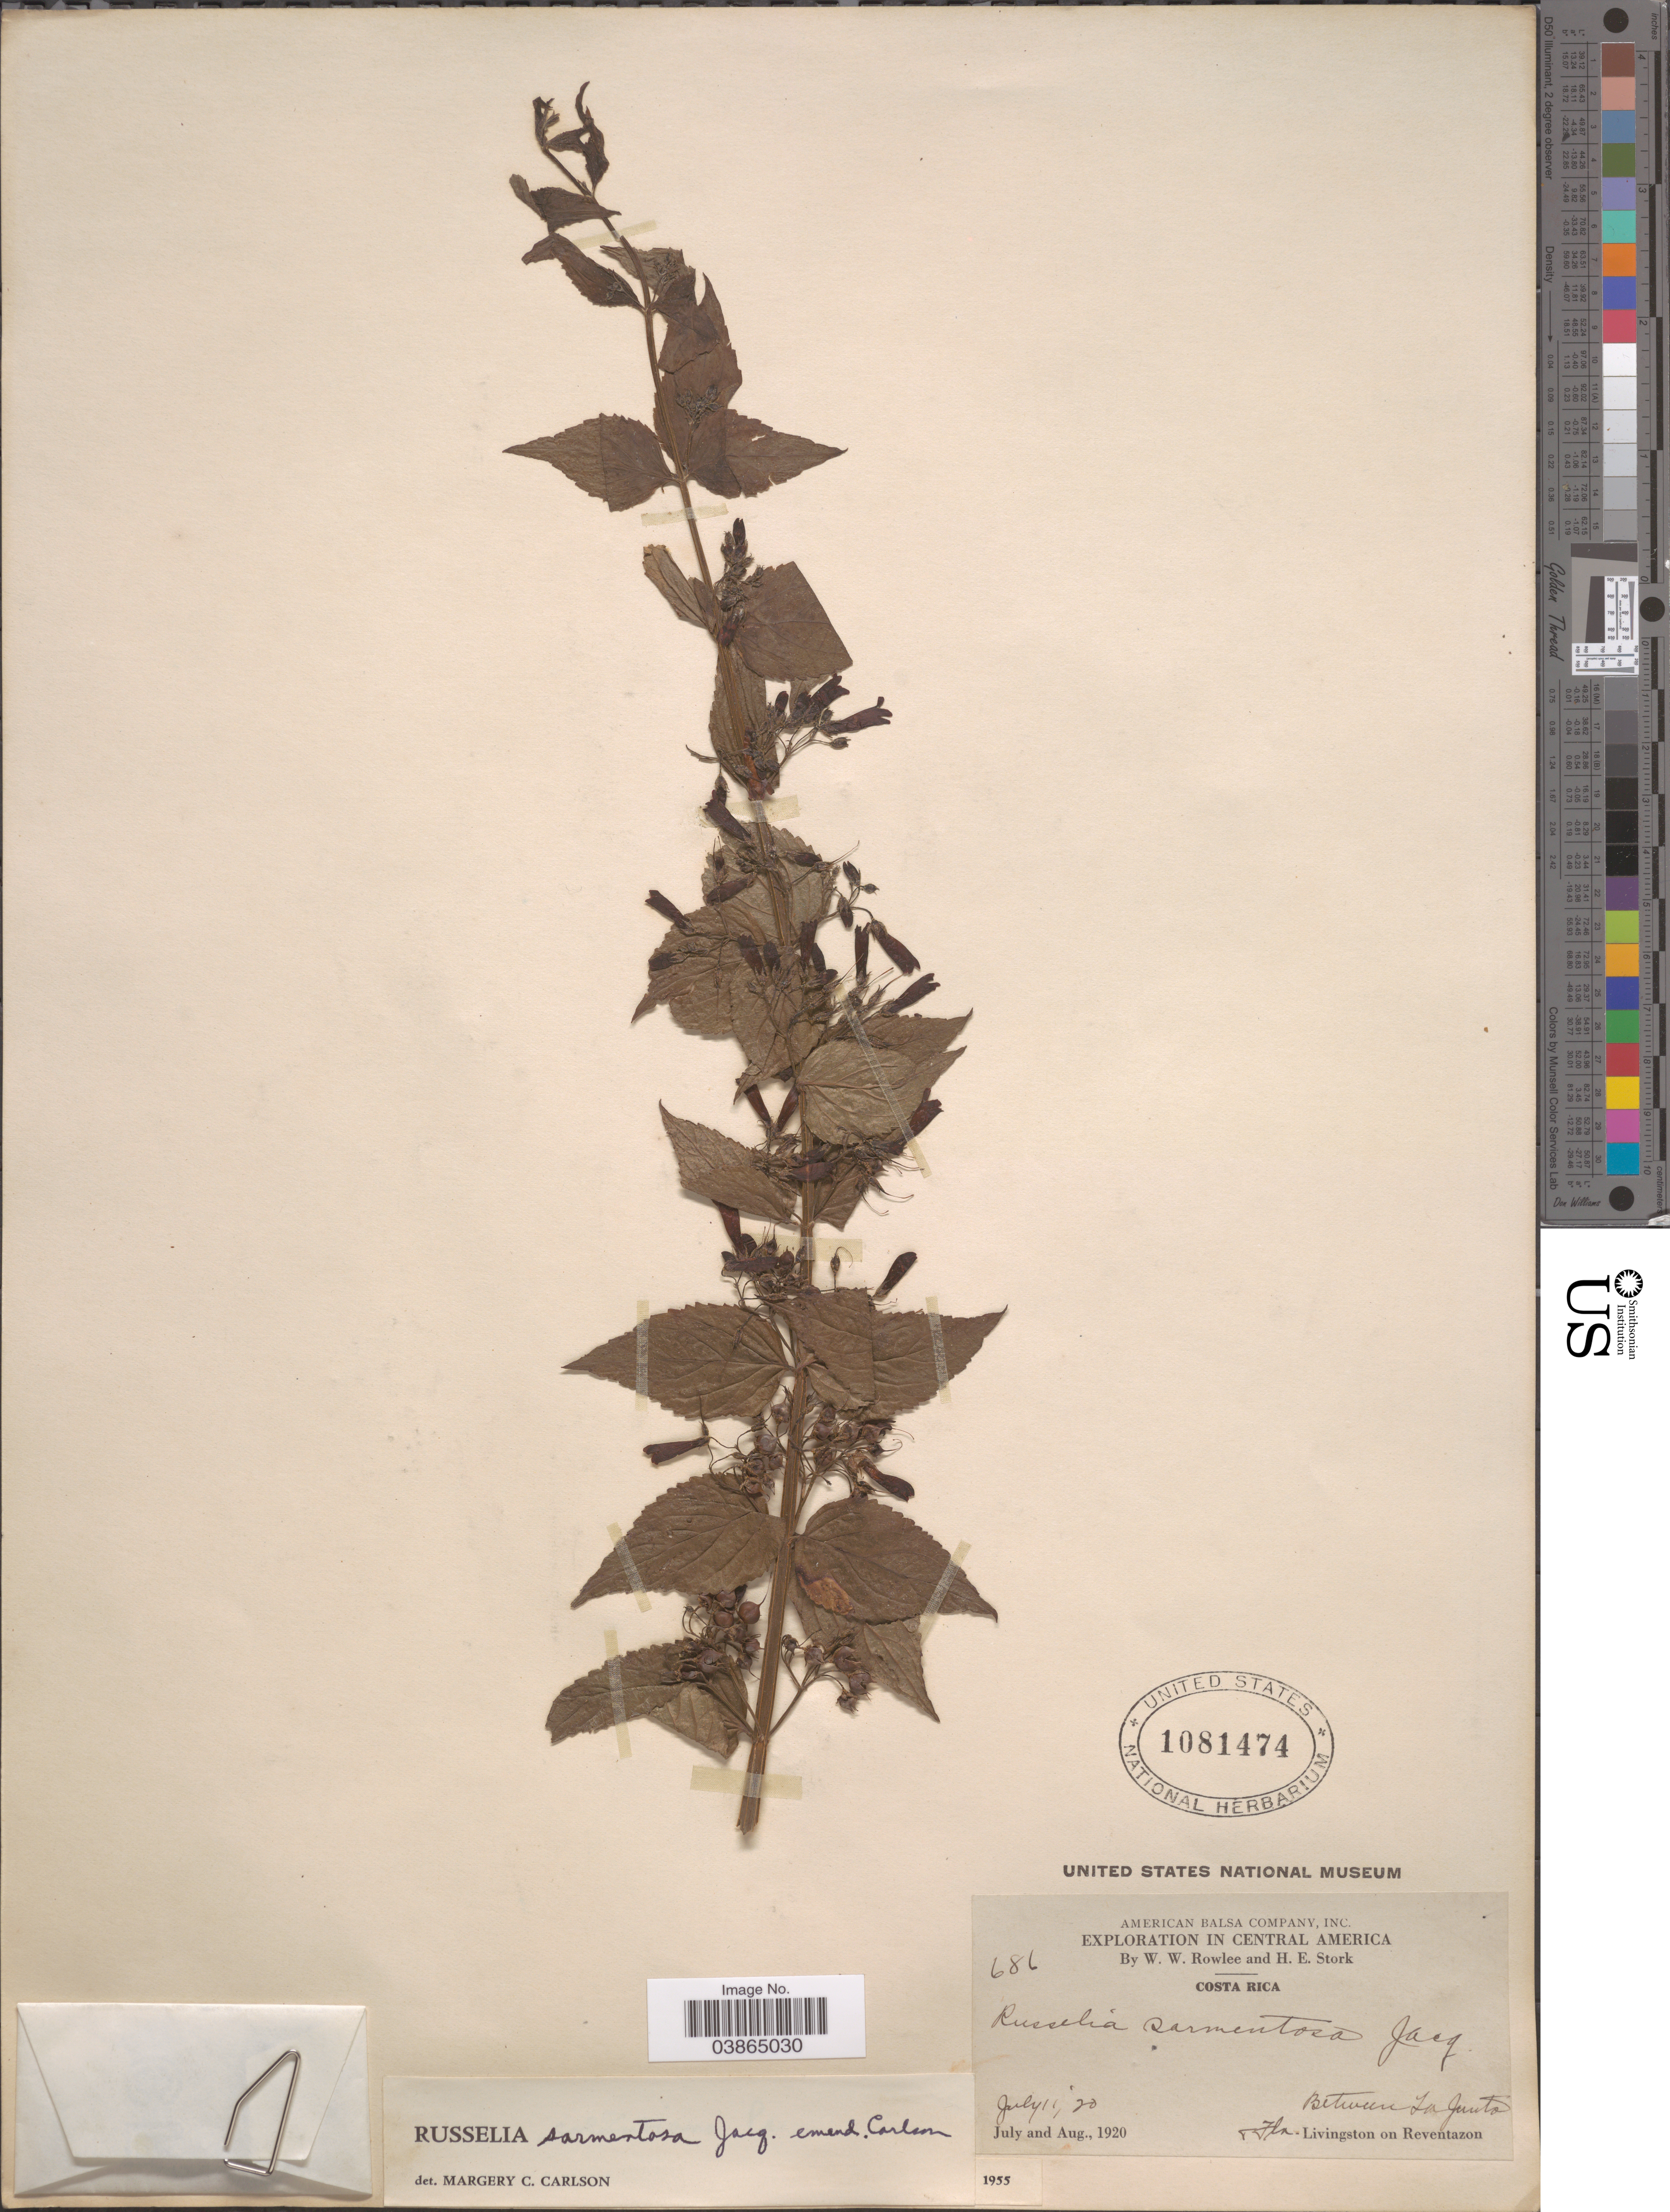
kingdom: Plantae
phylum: Tracheophyta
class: Magnoliopsida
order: Lamiales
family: Plantaginaceae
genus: Russelia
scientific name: Russelia sarmentosa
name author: Jacq.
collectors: W. W. Rowlee & H. E. Stork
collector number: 686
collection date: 1920-07-11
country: Costa Rica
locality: Central America. Between La Junta. Fla. Livingston on Reventazon.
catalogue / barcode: US 1081474